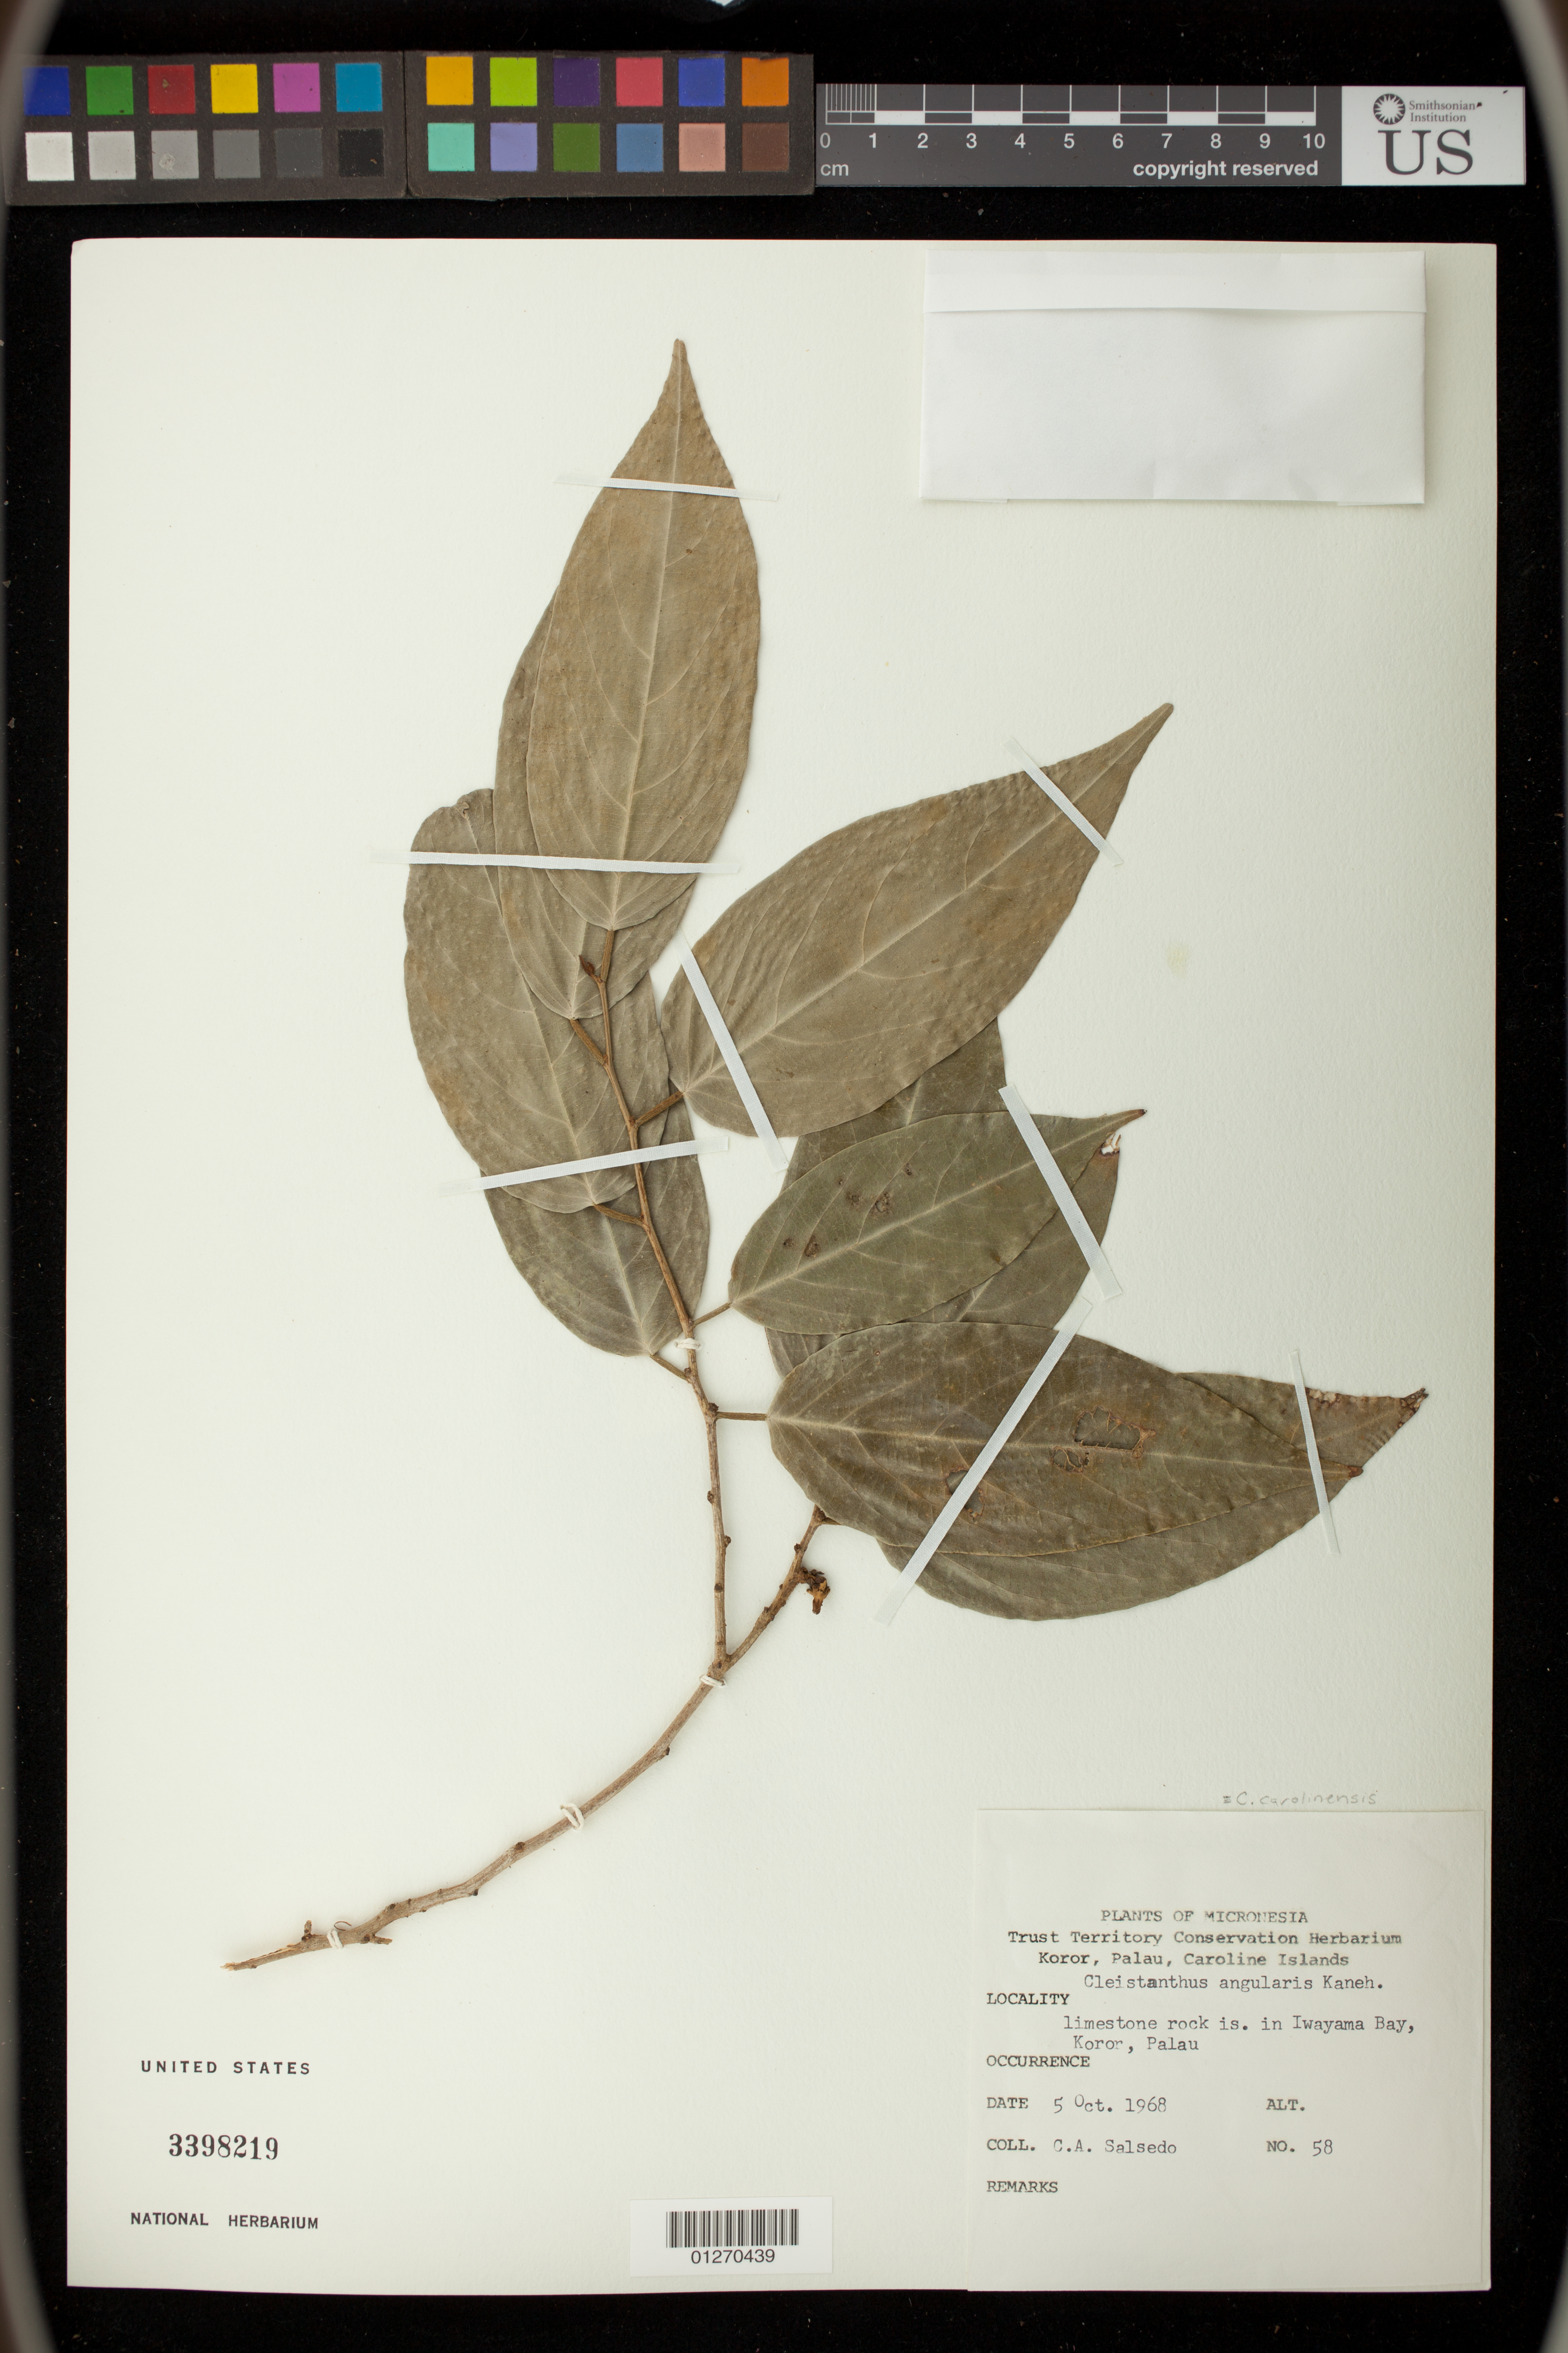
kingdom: Plantae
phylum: Tracheophyta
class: Magnoliopsida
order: Malpighiales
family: Phyllanthaceae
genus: Cleistanthus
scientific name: Cleistanthus carolinianus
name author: Jabl.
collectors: C.A. Salsedo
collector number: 58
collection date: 1968-10-05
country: Palau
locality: Limestone rock island in Iwayama Bay at Koror, Palau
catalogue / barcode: US 3398219